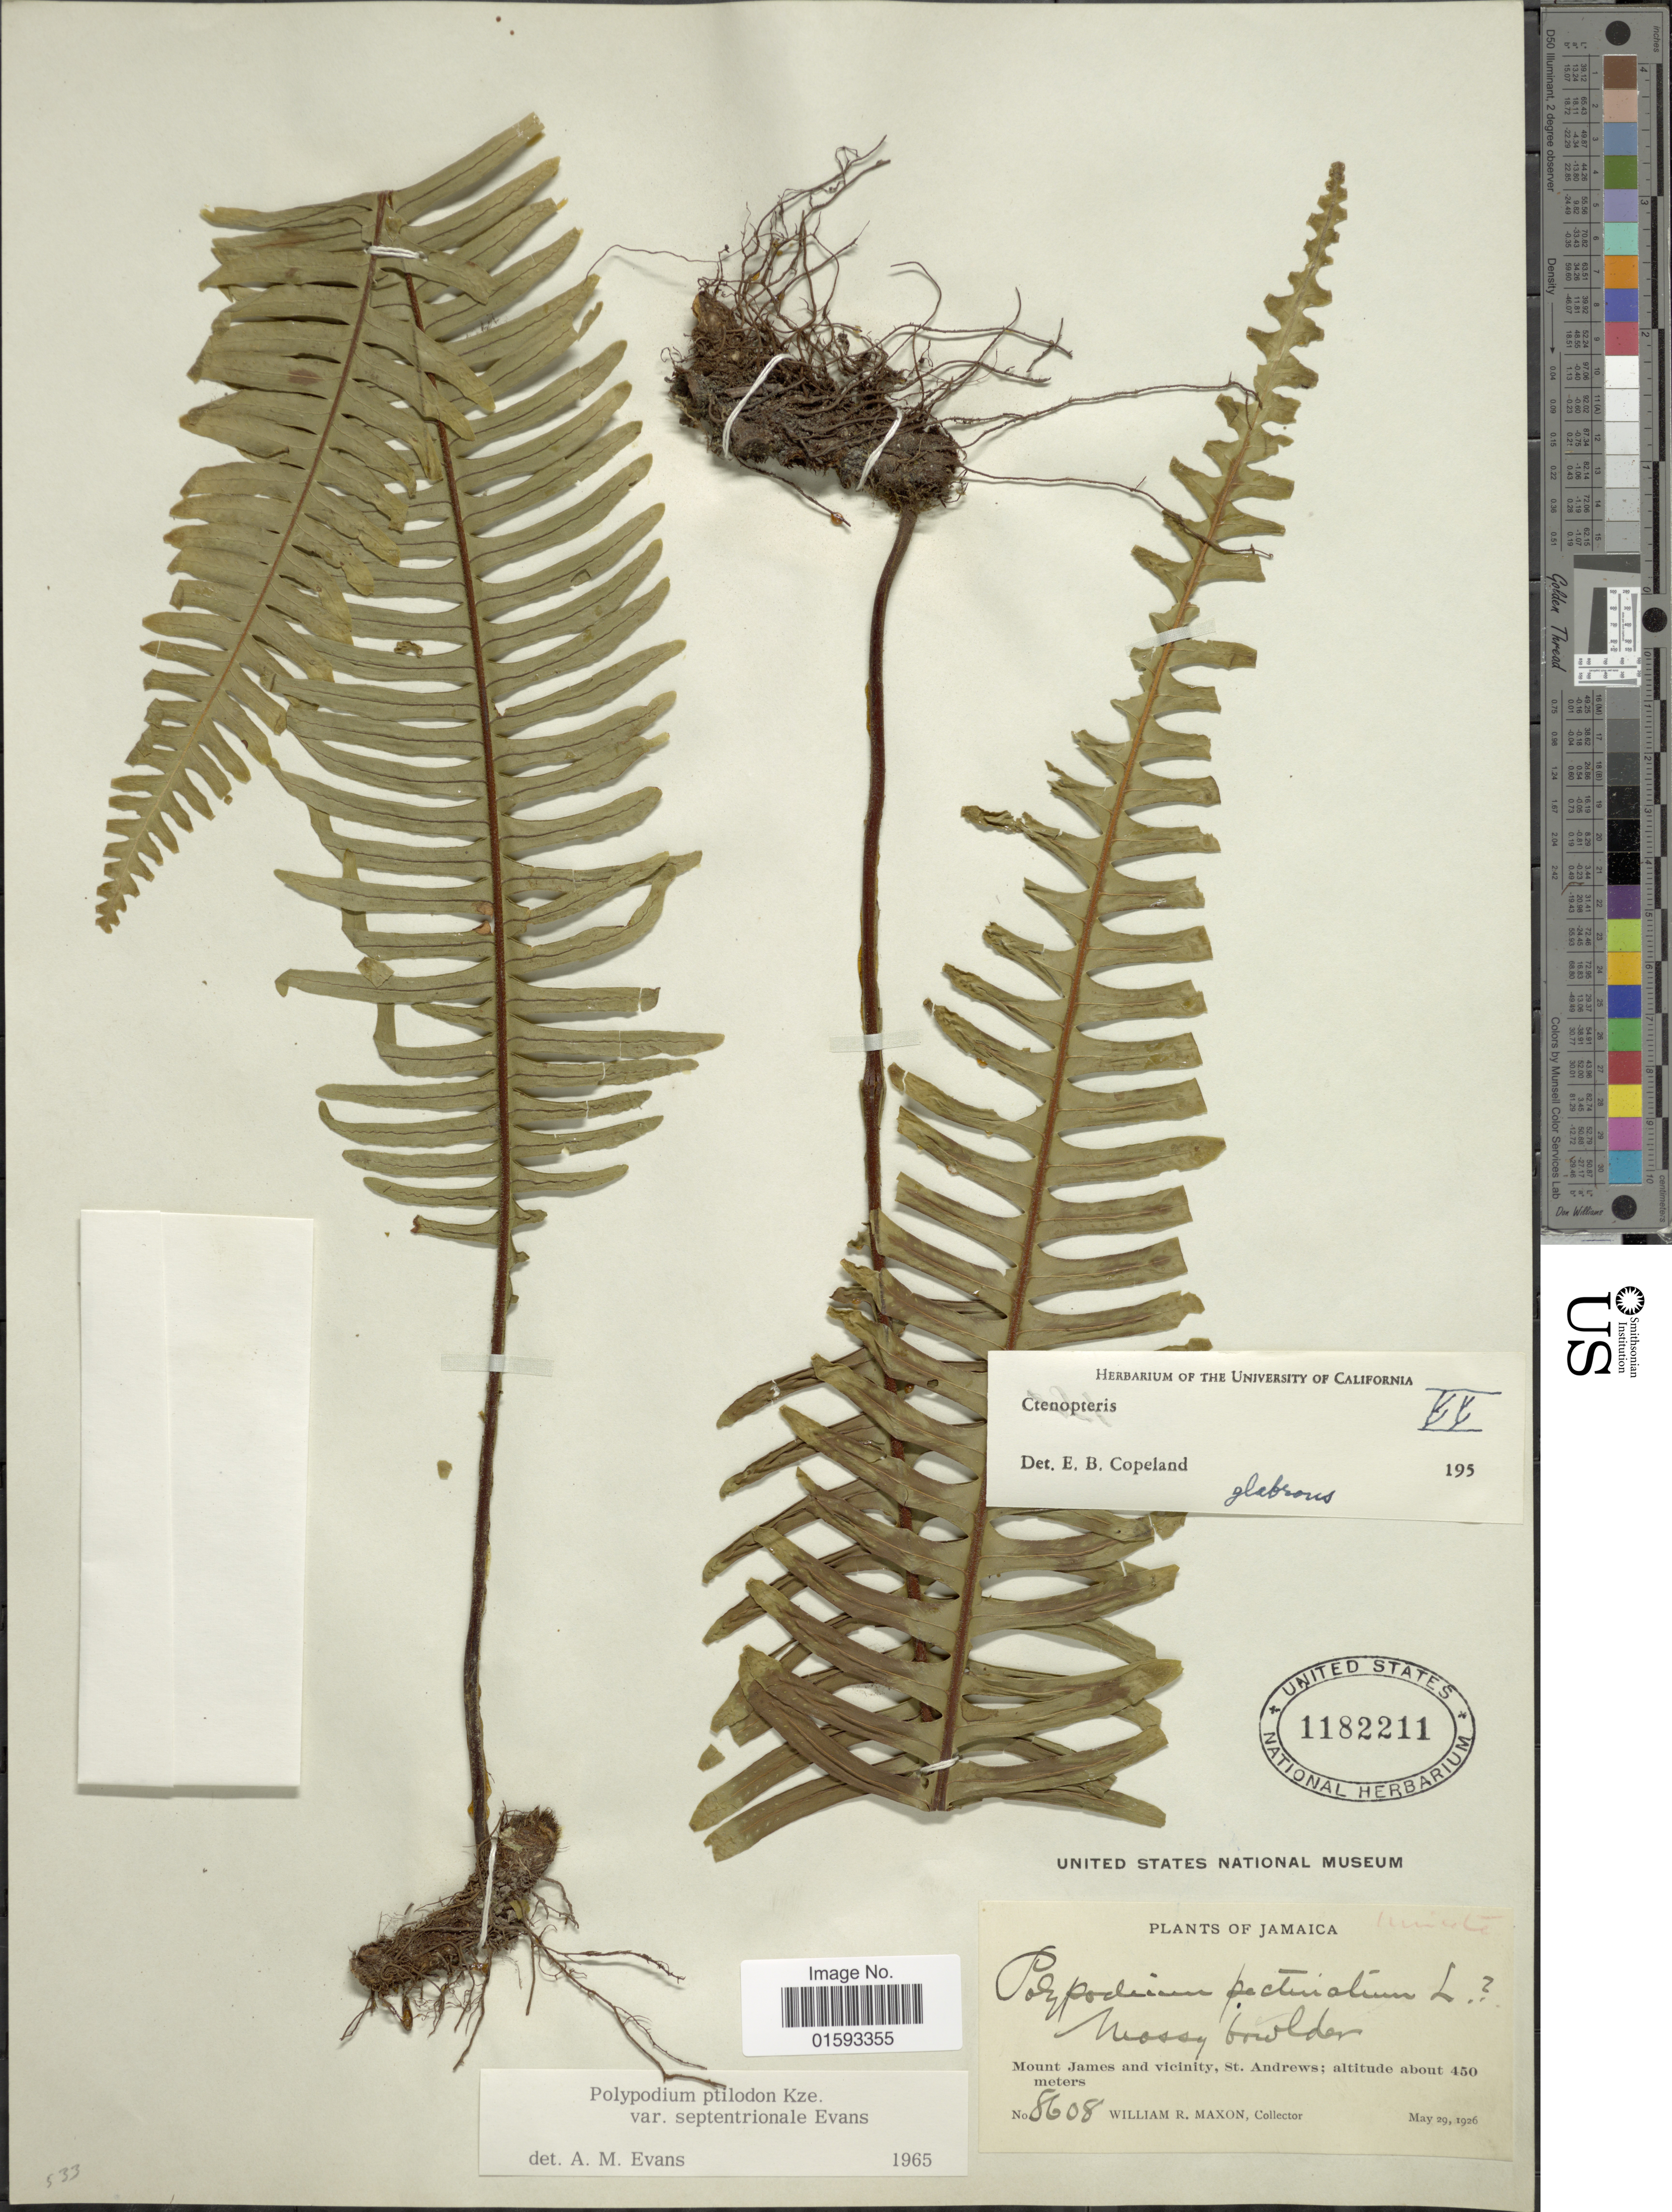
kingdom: Plantae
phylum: Tracheophyta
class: Polypodiopsida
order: Polypodiales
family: Polypodiaceae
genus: Pecluma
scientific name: Pecluma ptilodos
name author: (Kunze) Price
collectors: W. R. Maxon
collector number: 8608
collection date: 1926-05-29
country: Jamaica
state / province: Saint Andrew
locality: Mount James and vicinity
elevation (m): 450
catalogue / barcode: US 1182211